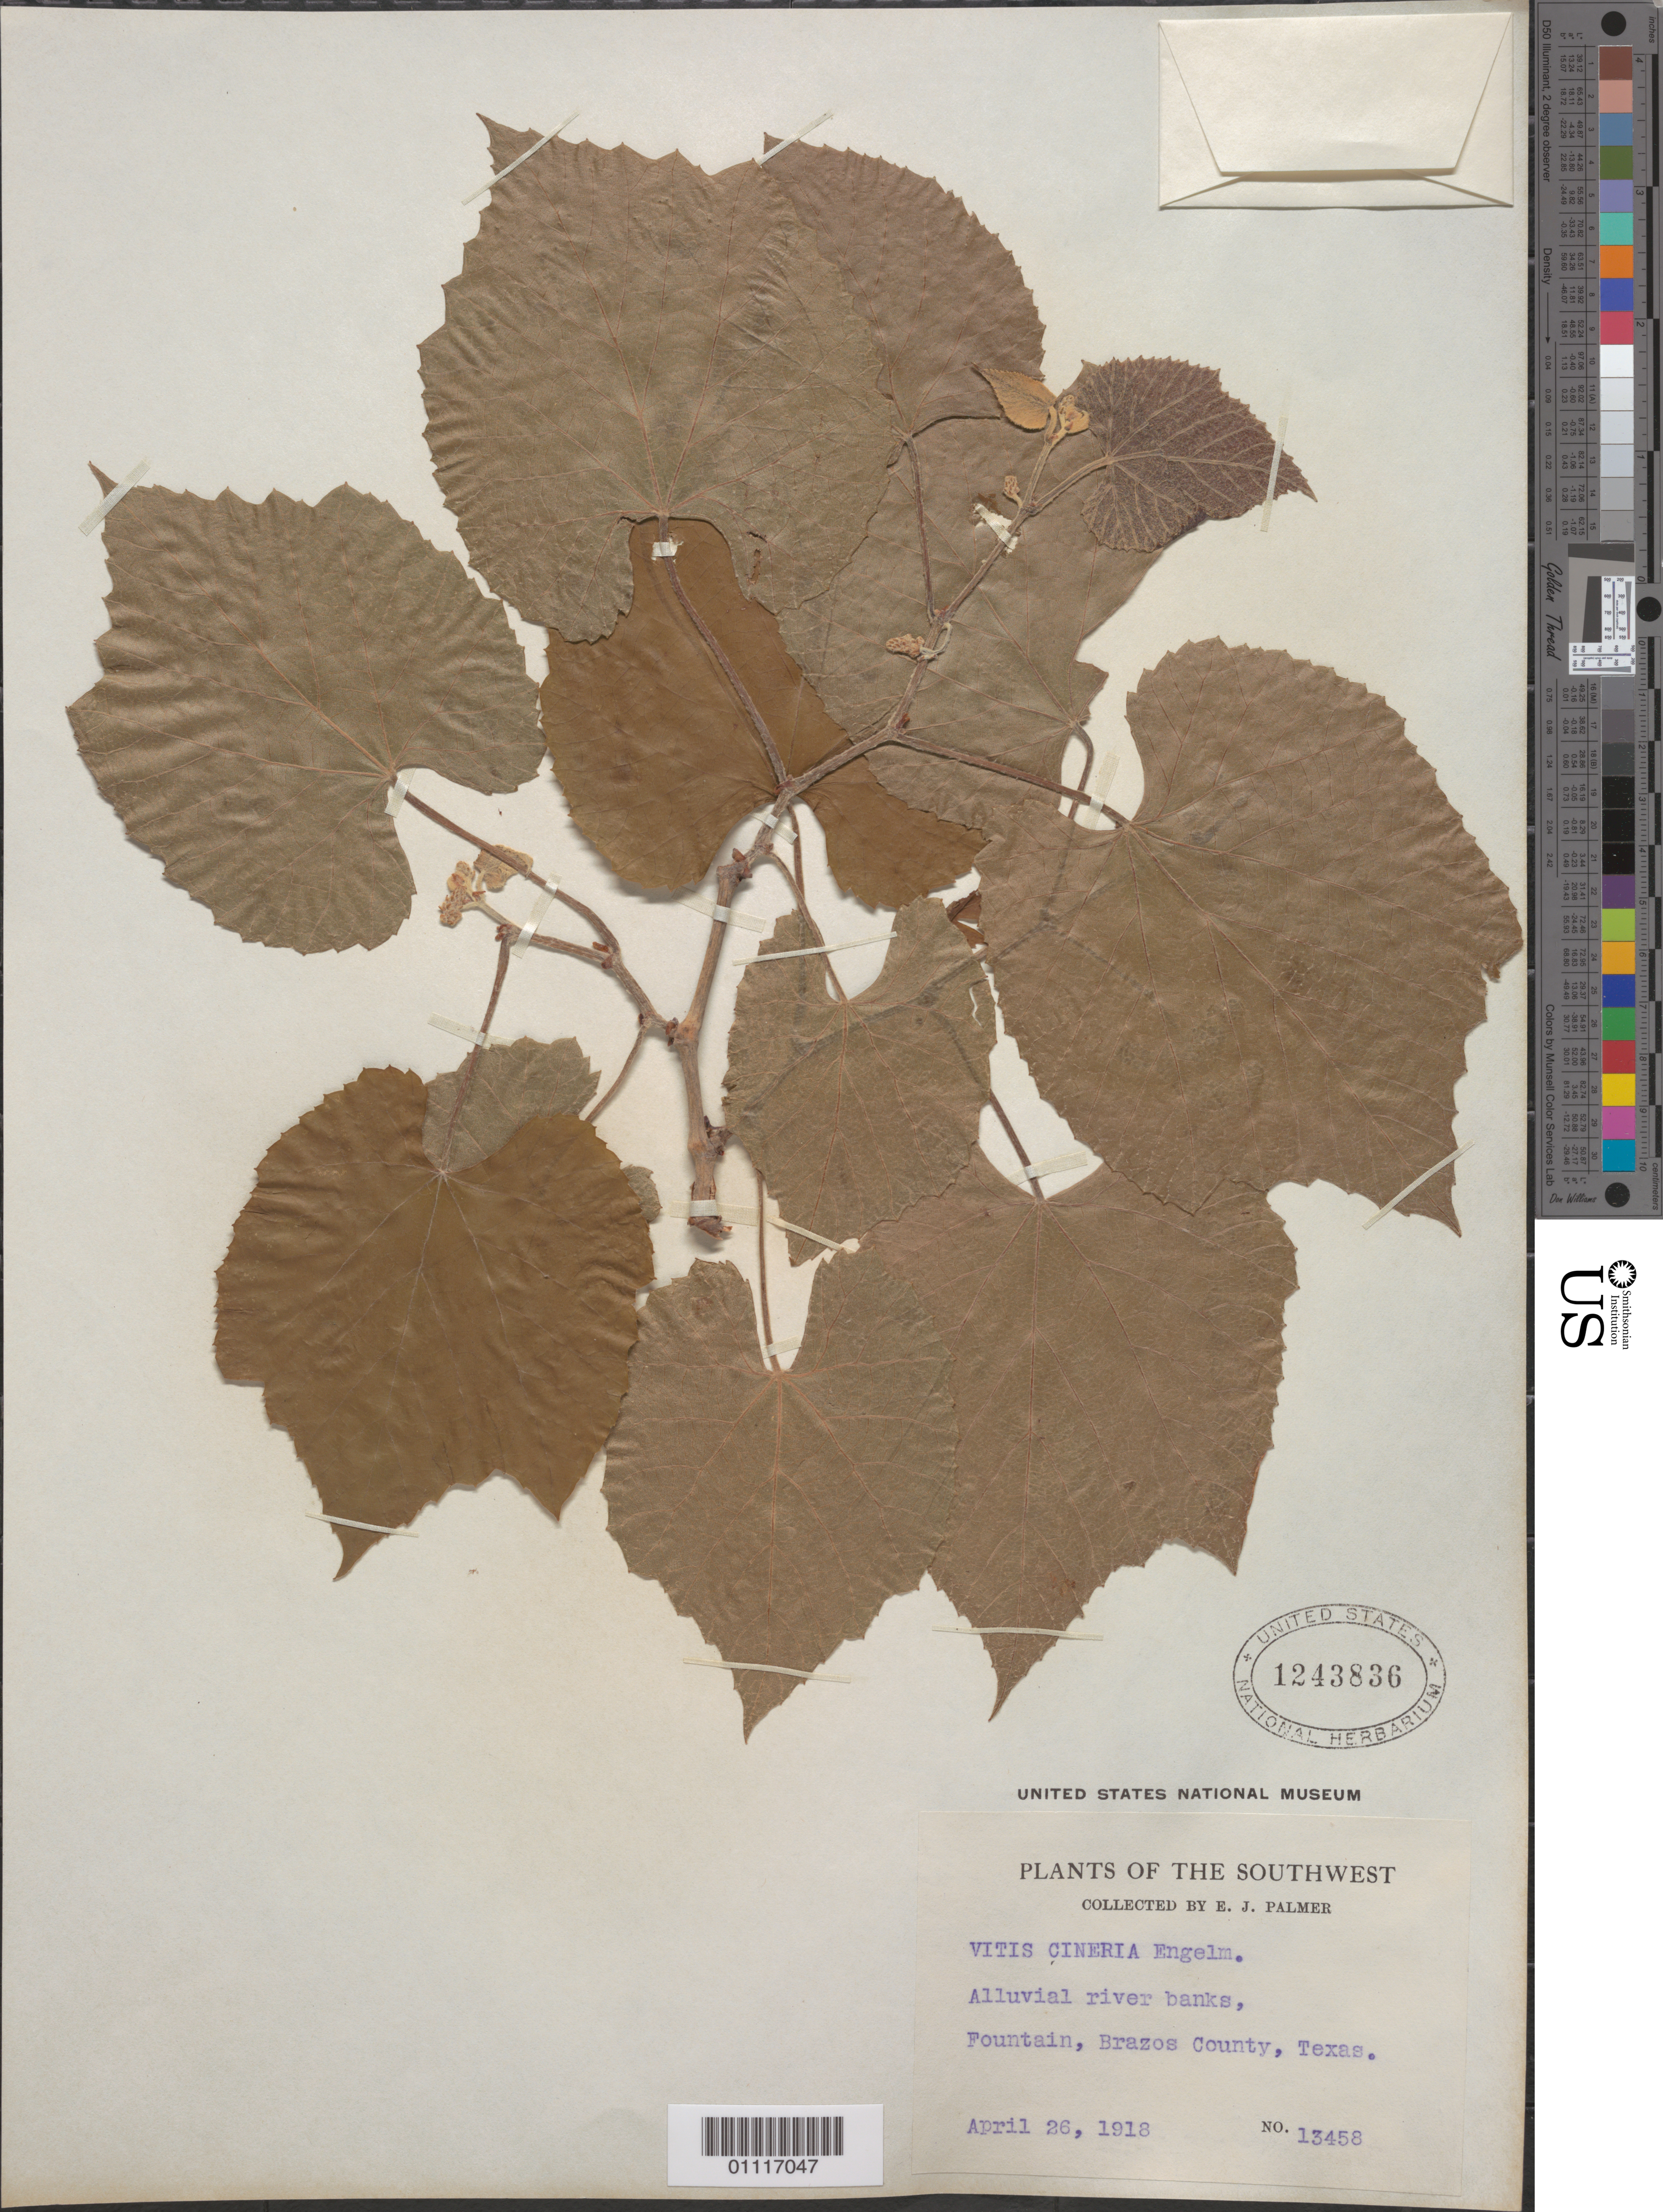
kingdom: Plantae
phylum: Tracheophyta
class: Magnoliopsida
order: Vitales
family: Vitaceae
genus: Vitis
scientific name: Vitis cinerea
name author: (Engelm.) Millardet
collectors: E. J. Palmer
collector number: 13458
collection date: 1918-04-26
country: United States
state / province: Texas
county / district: Brazos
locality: Alluvial river banks, Fountain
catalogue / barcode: US 1243836